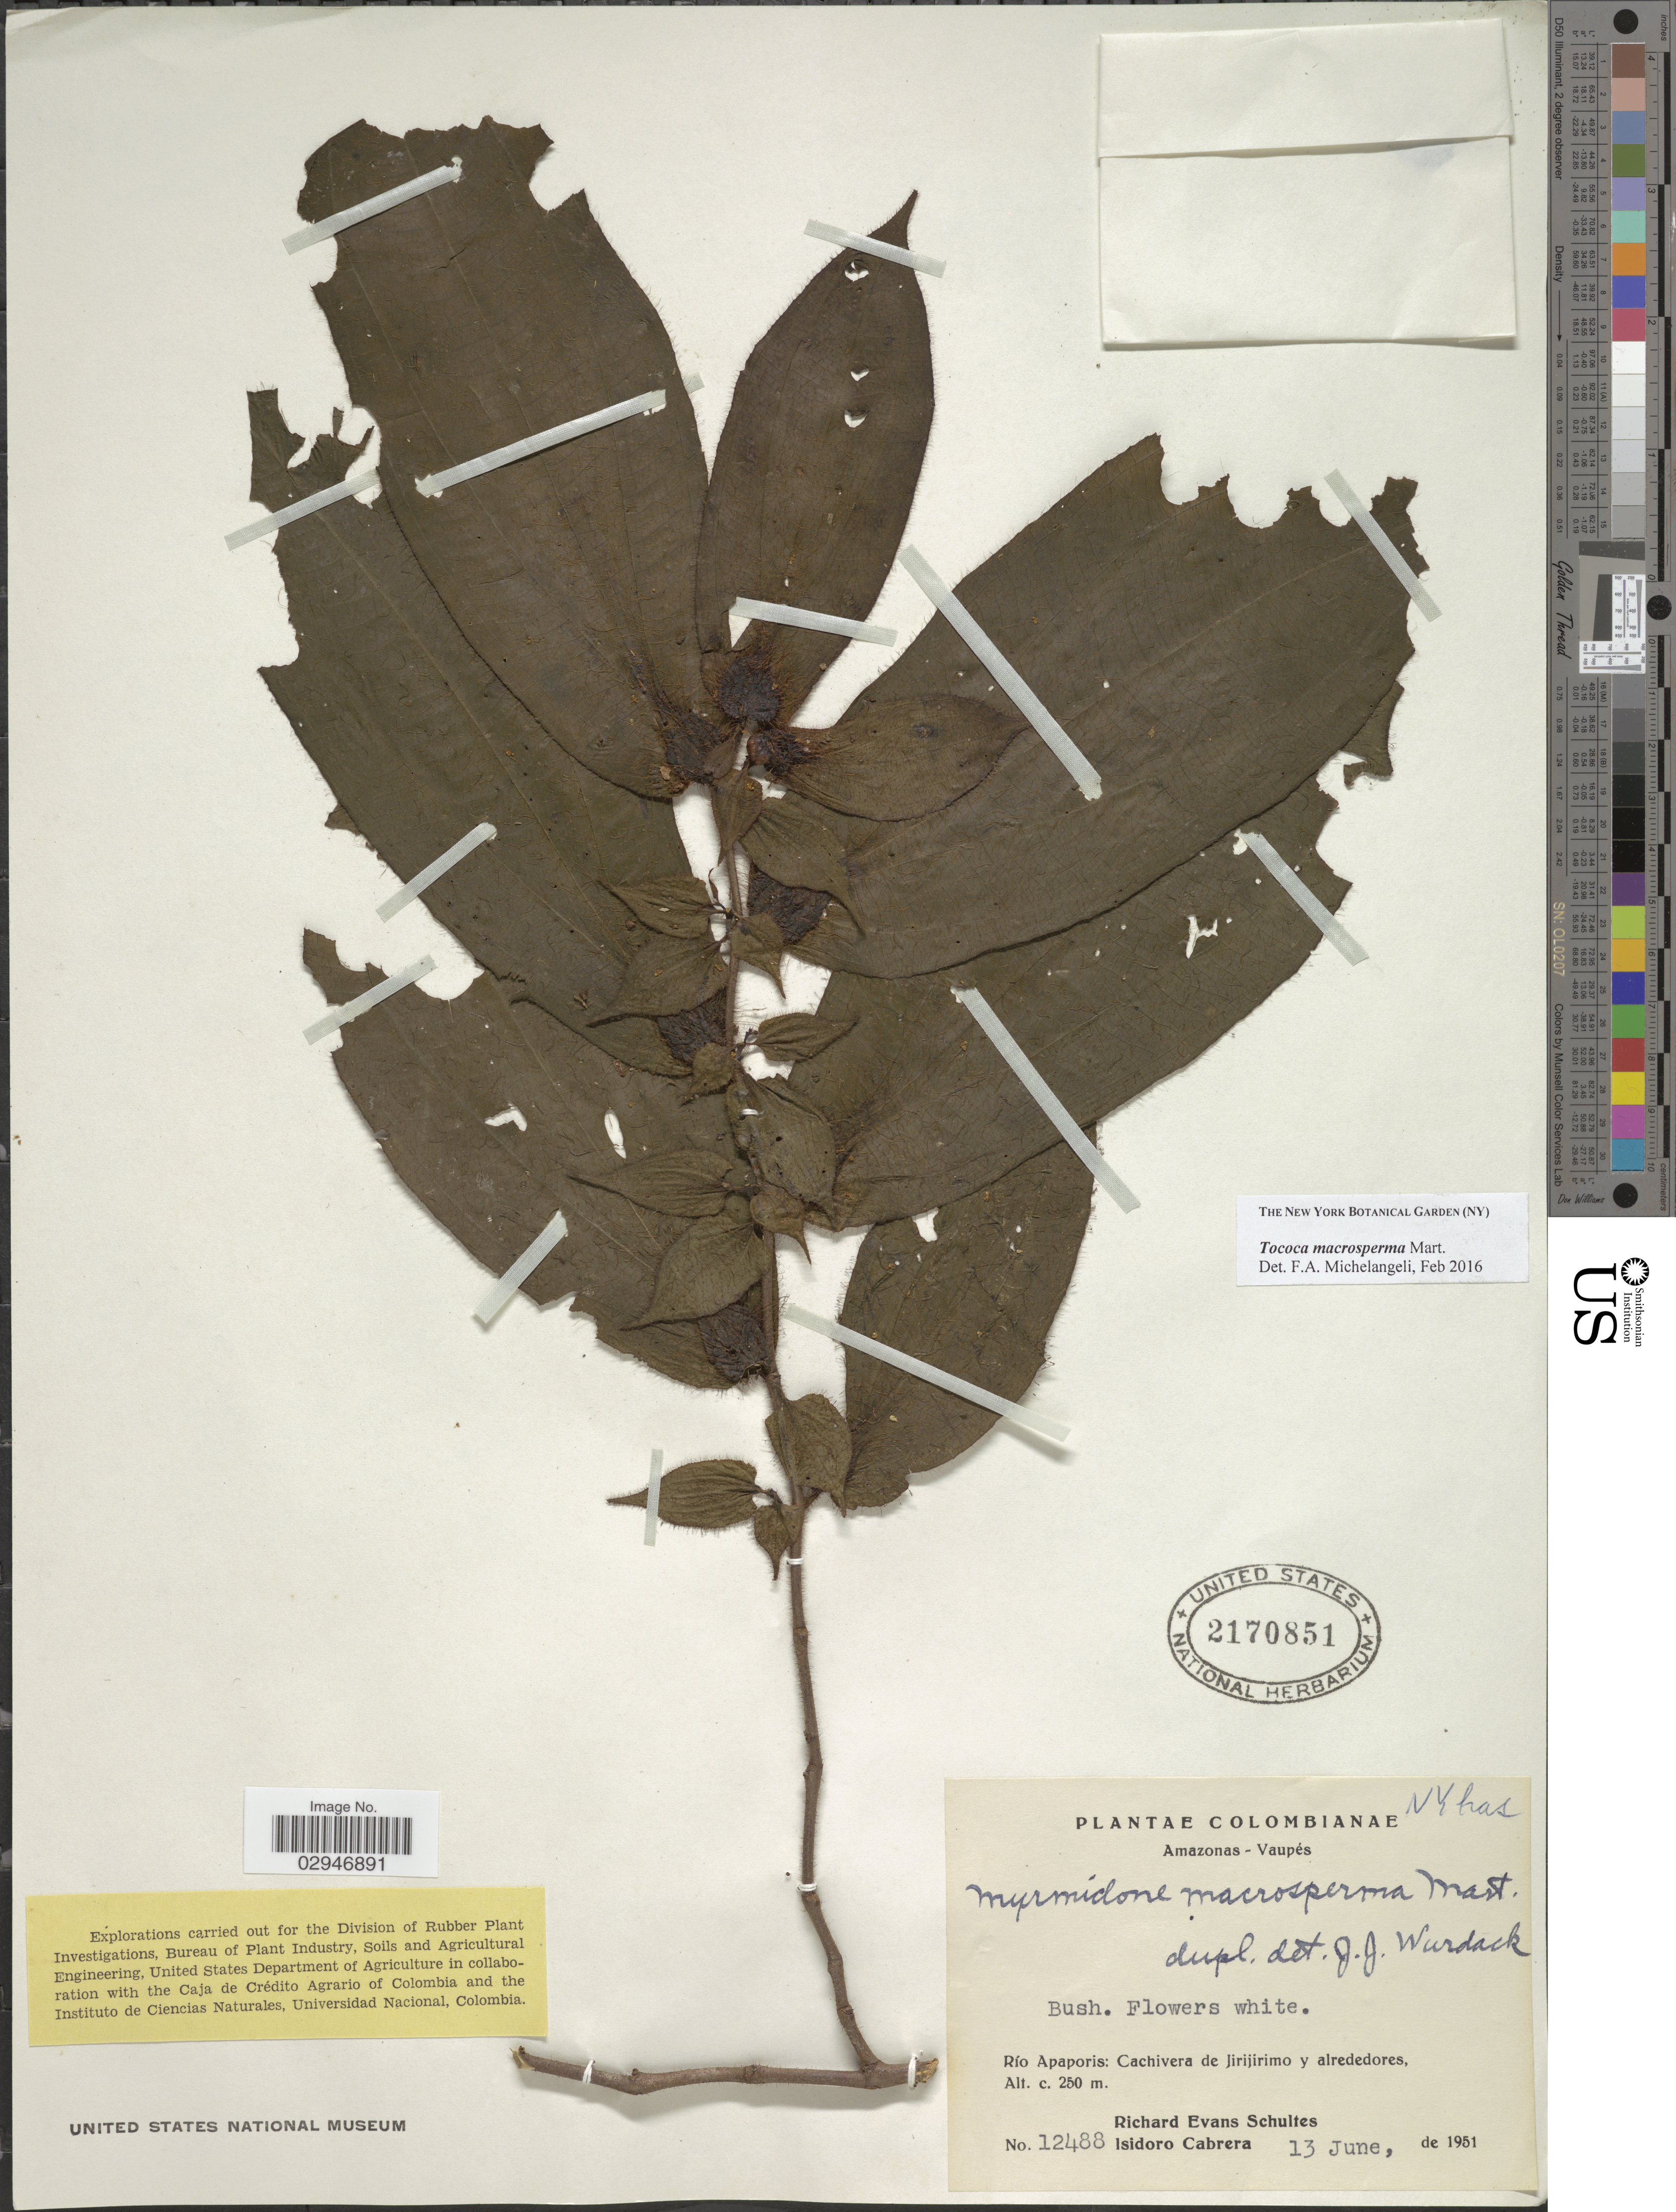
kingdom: Plantae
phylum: Tracheophyta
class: Magnoliopsida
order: Myrtales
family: Melastomataceae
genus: Tococa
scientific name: Tococa macrosperma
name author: Mart.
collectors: R. E. Schultes & I. Cabrera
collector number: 12488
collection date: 1951-06-13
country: Colombia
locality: Amazonas-Vaupés. Río Apaporis: Cachivera de Jirijirimo y alrededores.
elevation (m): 250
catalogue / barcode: US 2170851